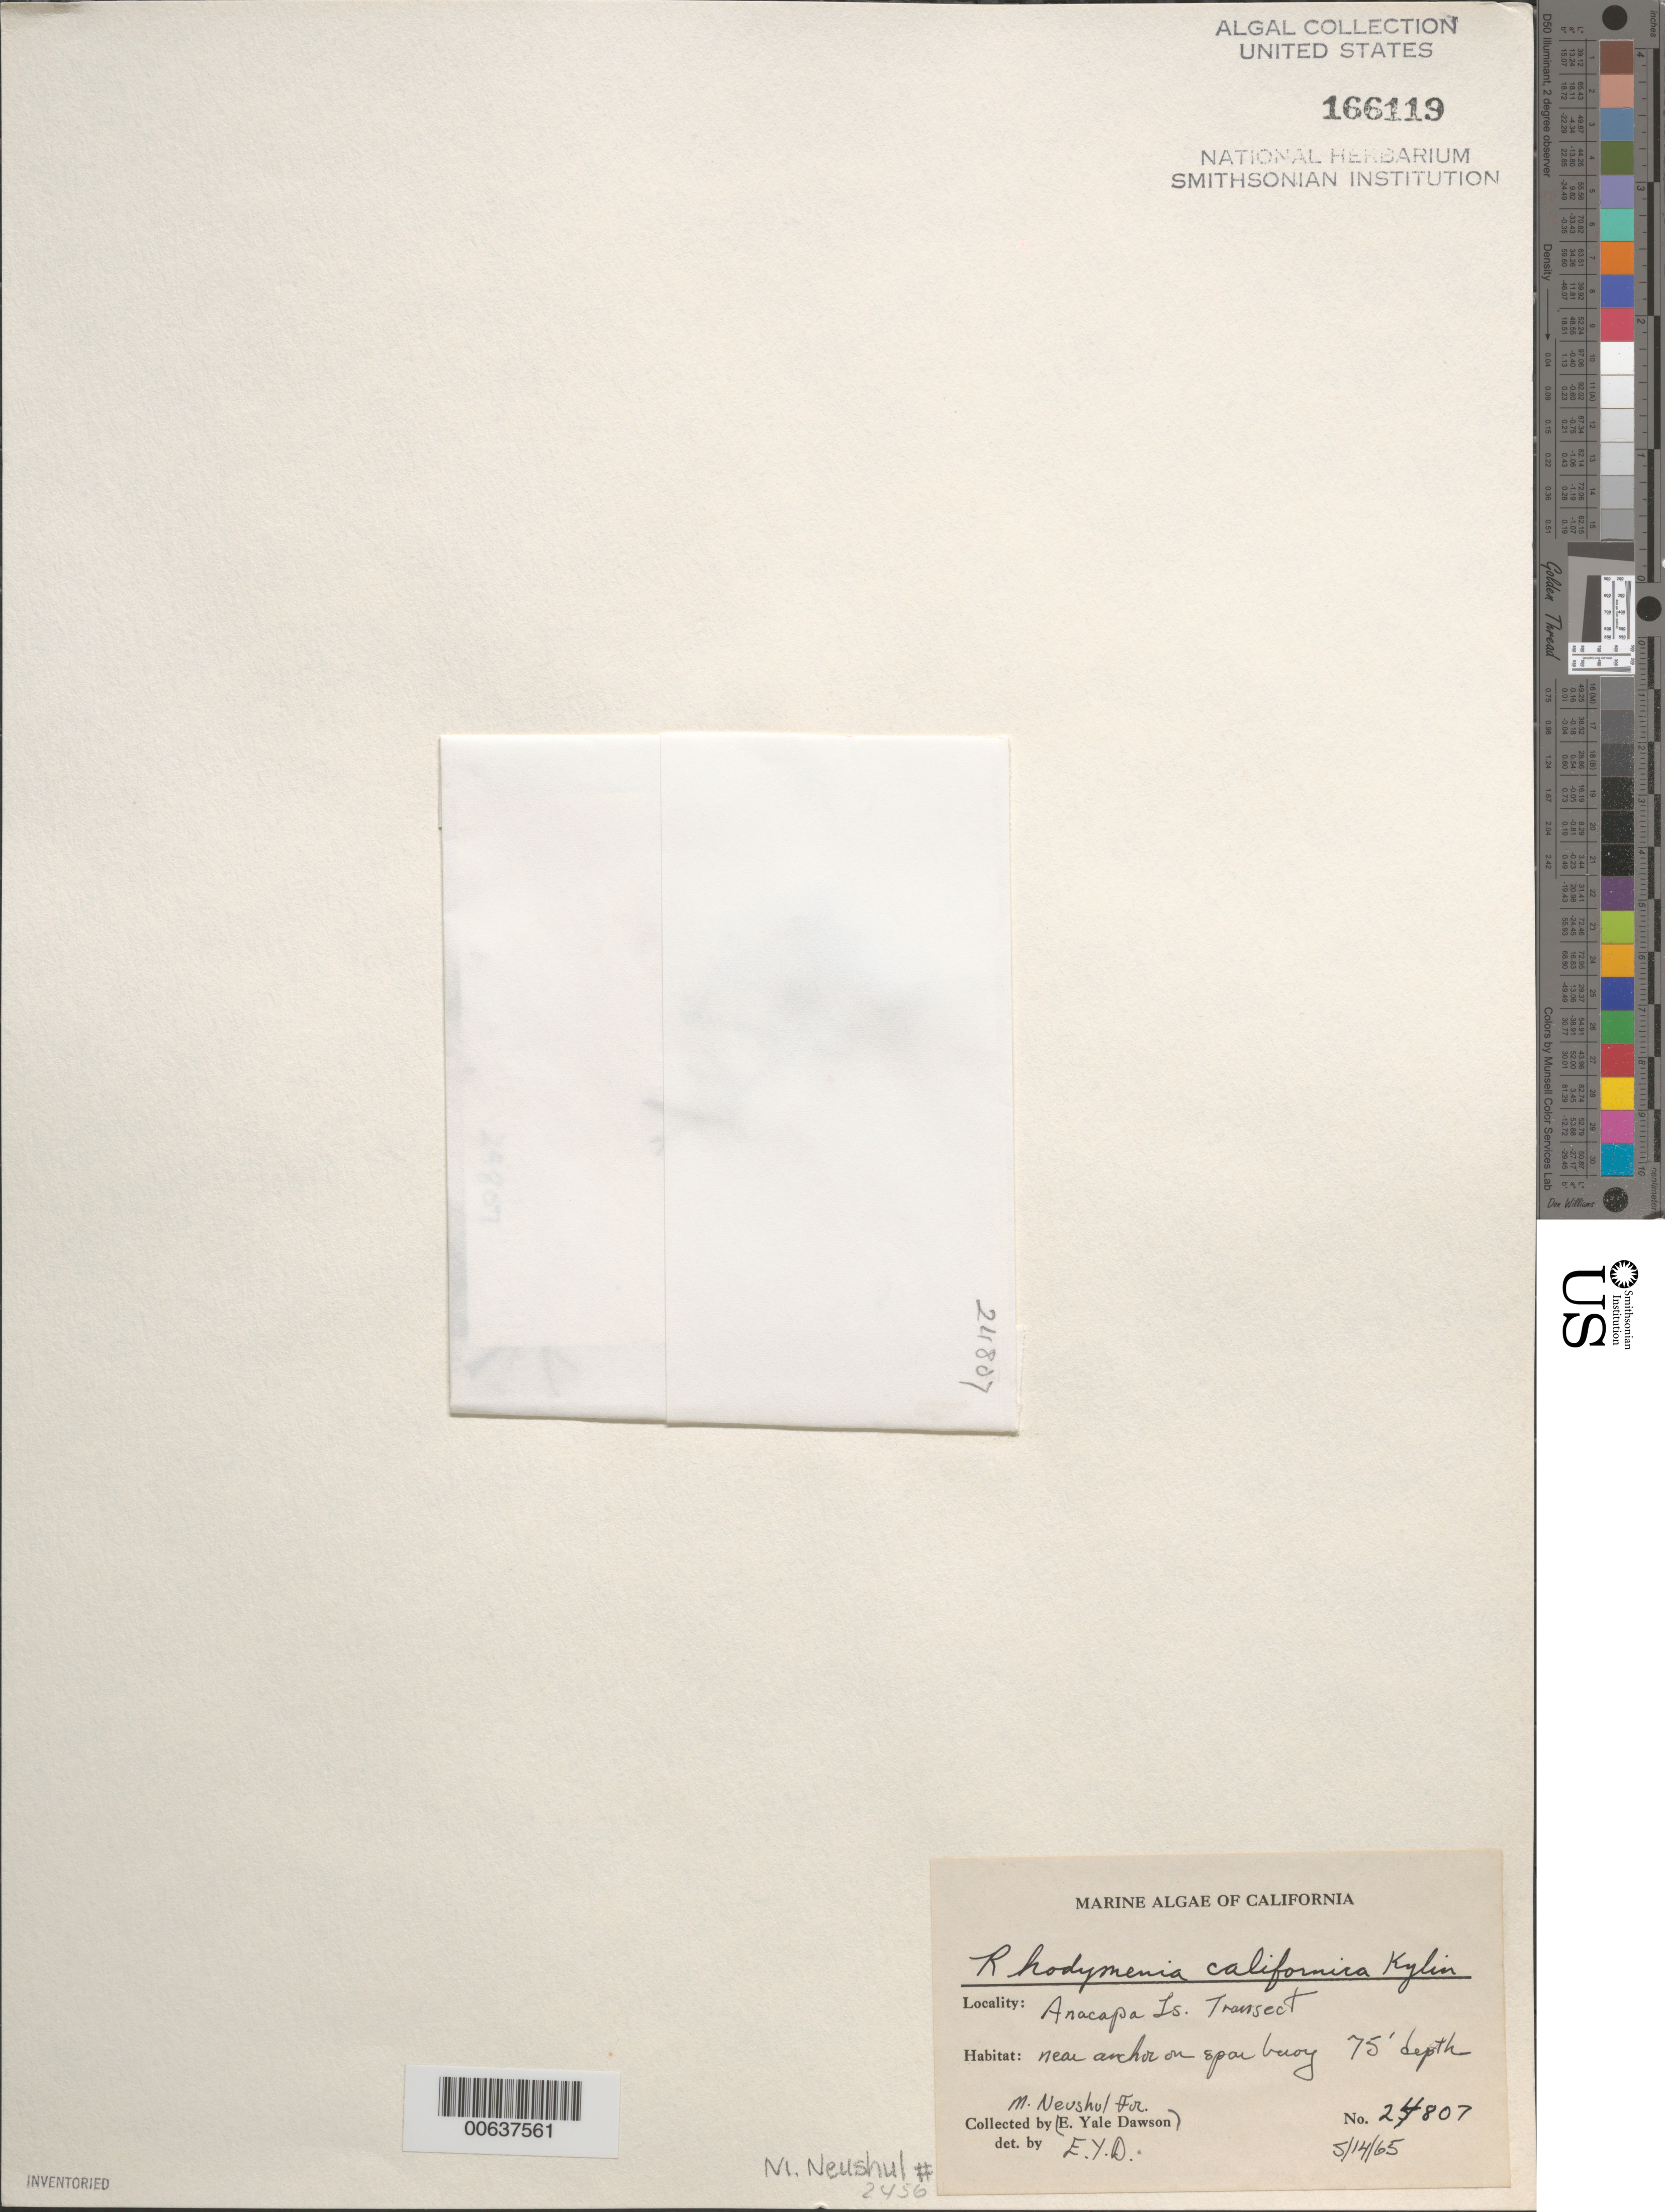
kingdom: Plantae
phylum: Rhodophyta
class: Florideophyceae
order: Rhodymeniales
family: Rhodymeniaceae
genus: Rhodymenia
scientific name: Rhodymenia californica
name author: Kylin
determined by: Dawson, E. Y.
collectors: M. Neushul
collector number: Neushul 2456 & EYD 24807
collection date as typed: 14 May 1965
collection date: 1965-05-14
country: United States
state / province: California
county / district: Ventura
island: Anacapa Island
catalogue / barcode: US 166119